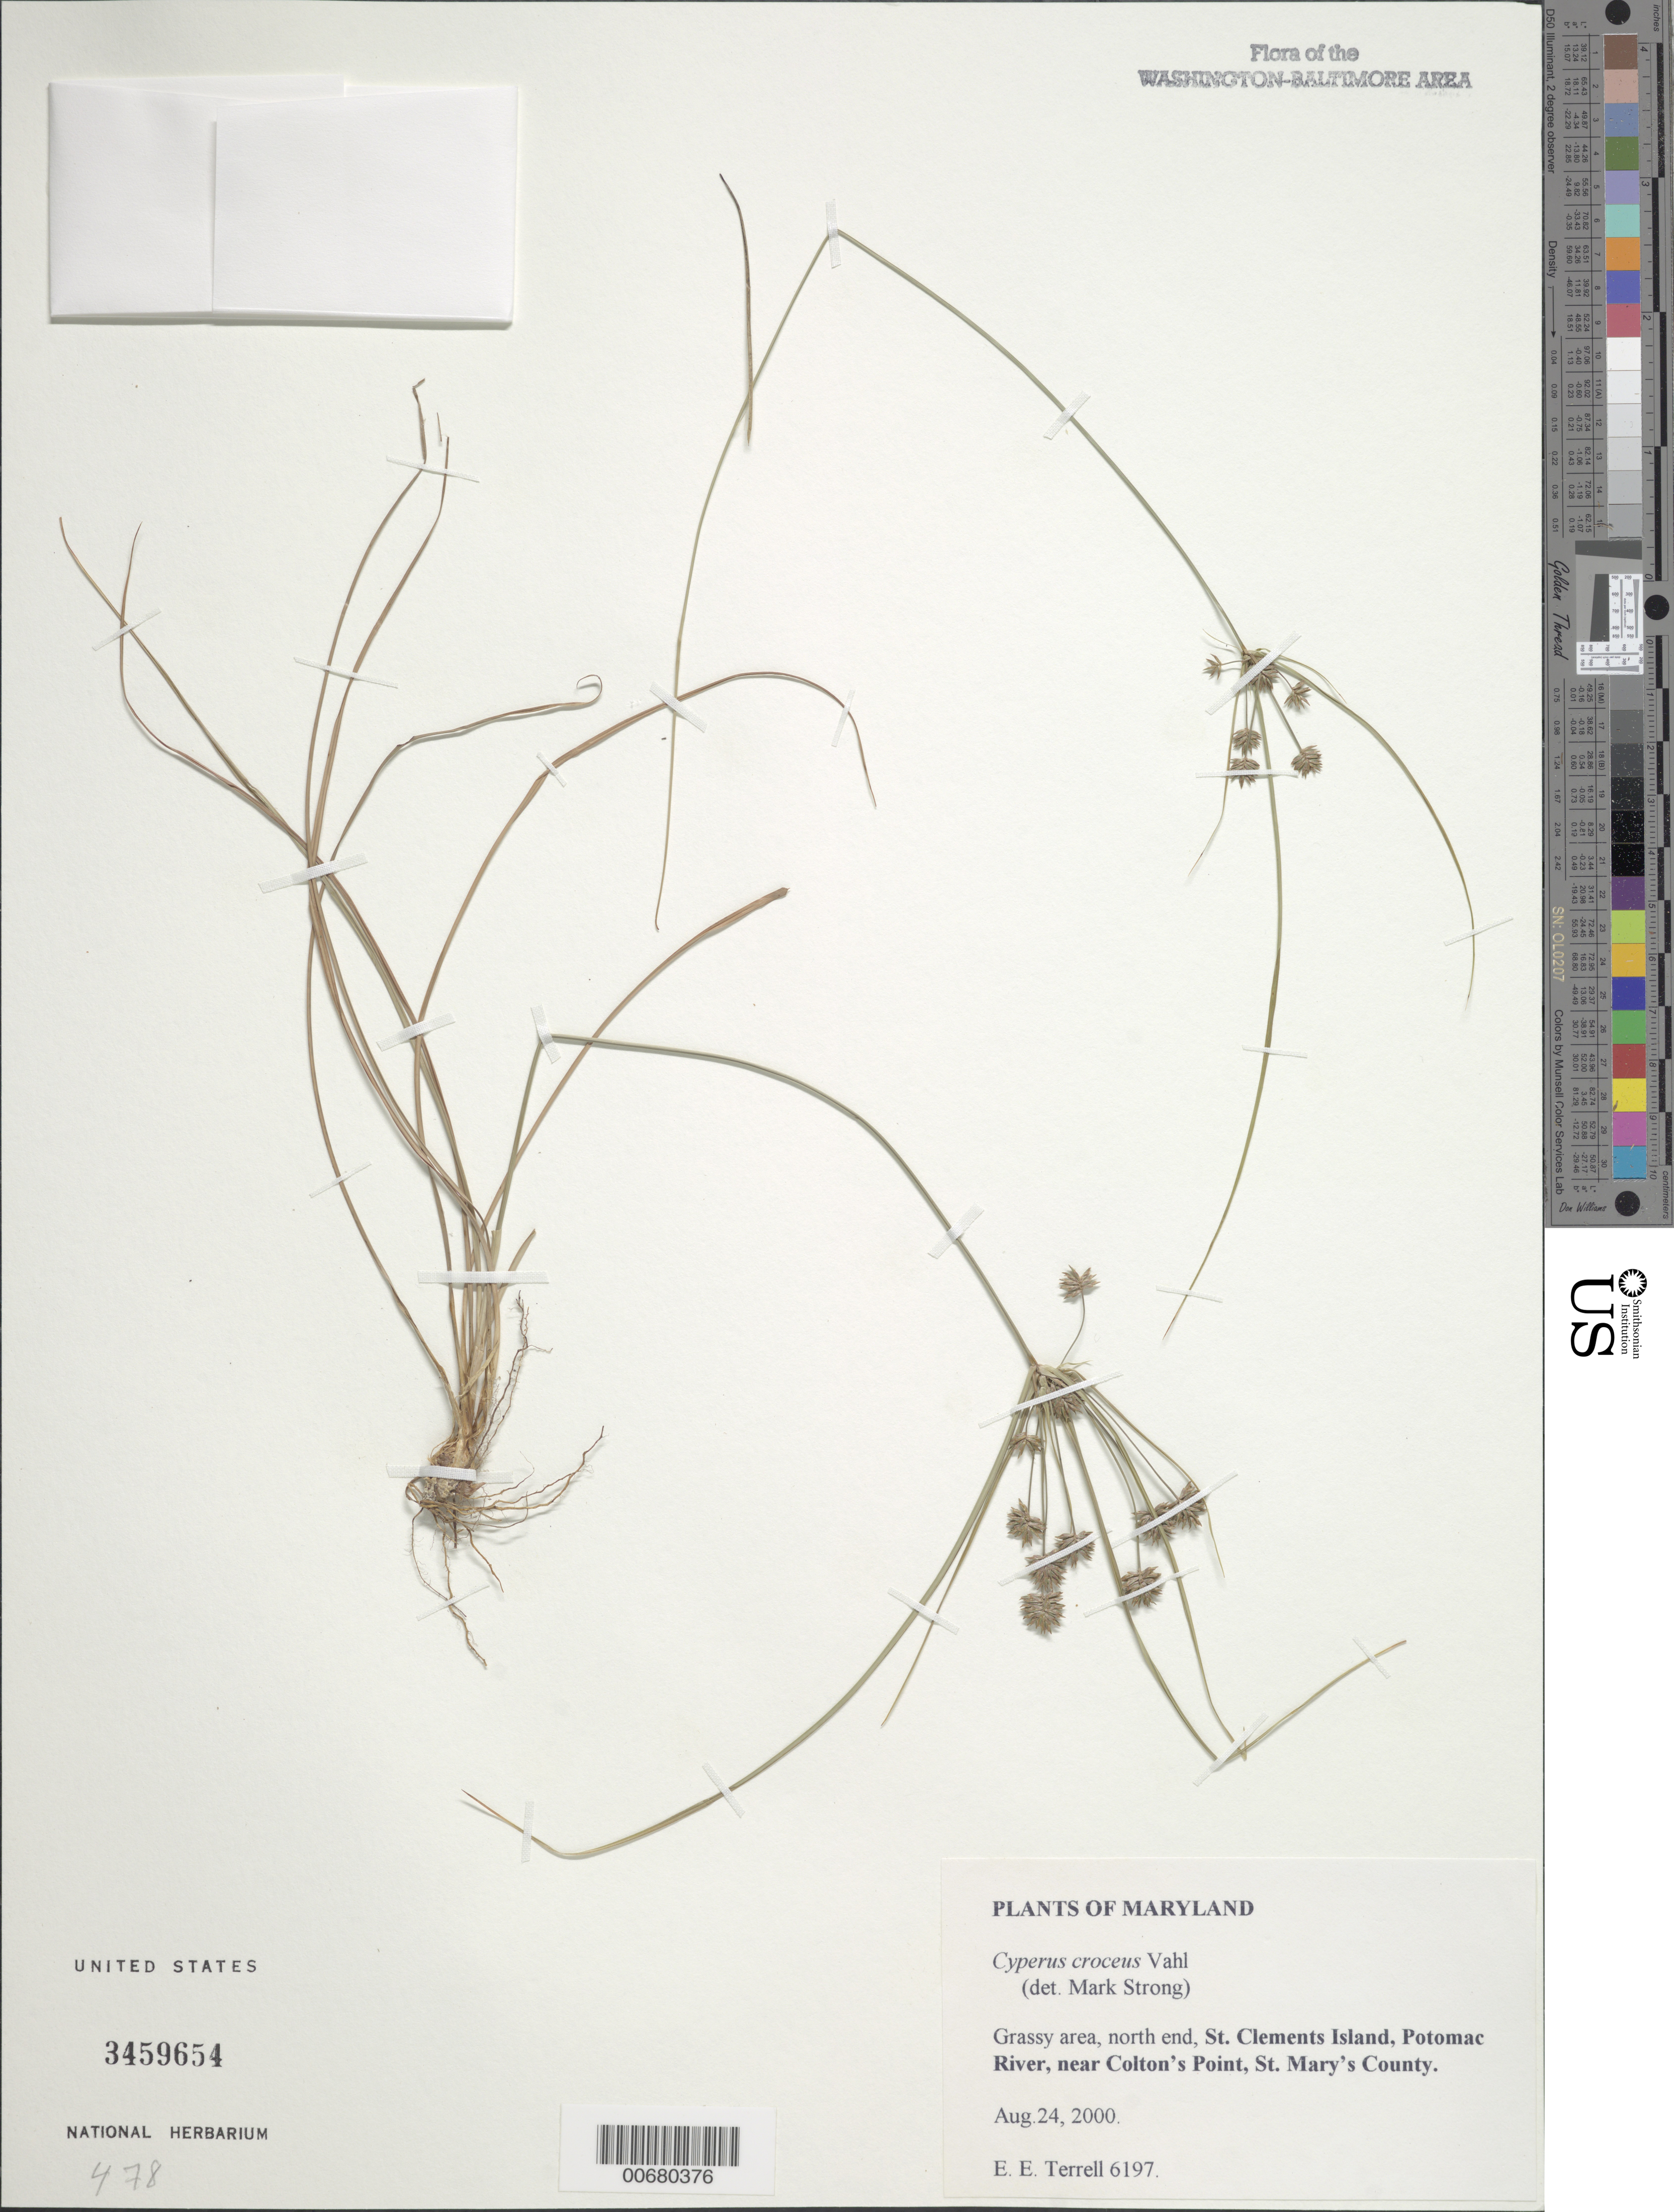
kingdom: Plantae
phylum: Tracheophyta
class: Liliopsida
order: Poales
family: Cyperaceae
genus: Cyperus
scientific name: Cyperus croceus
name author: Vahl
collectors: E. E. Terrell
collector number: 6197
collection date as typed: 24 Aug 2000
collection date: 2000-08-24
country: United States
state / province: Maryland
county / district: St. Mary's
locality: North end, St. Clements Island, Potomac River, near Colton's Point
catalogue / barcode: US 3459654